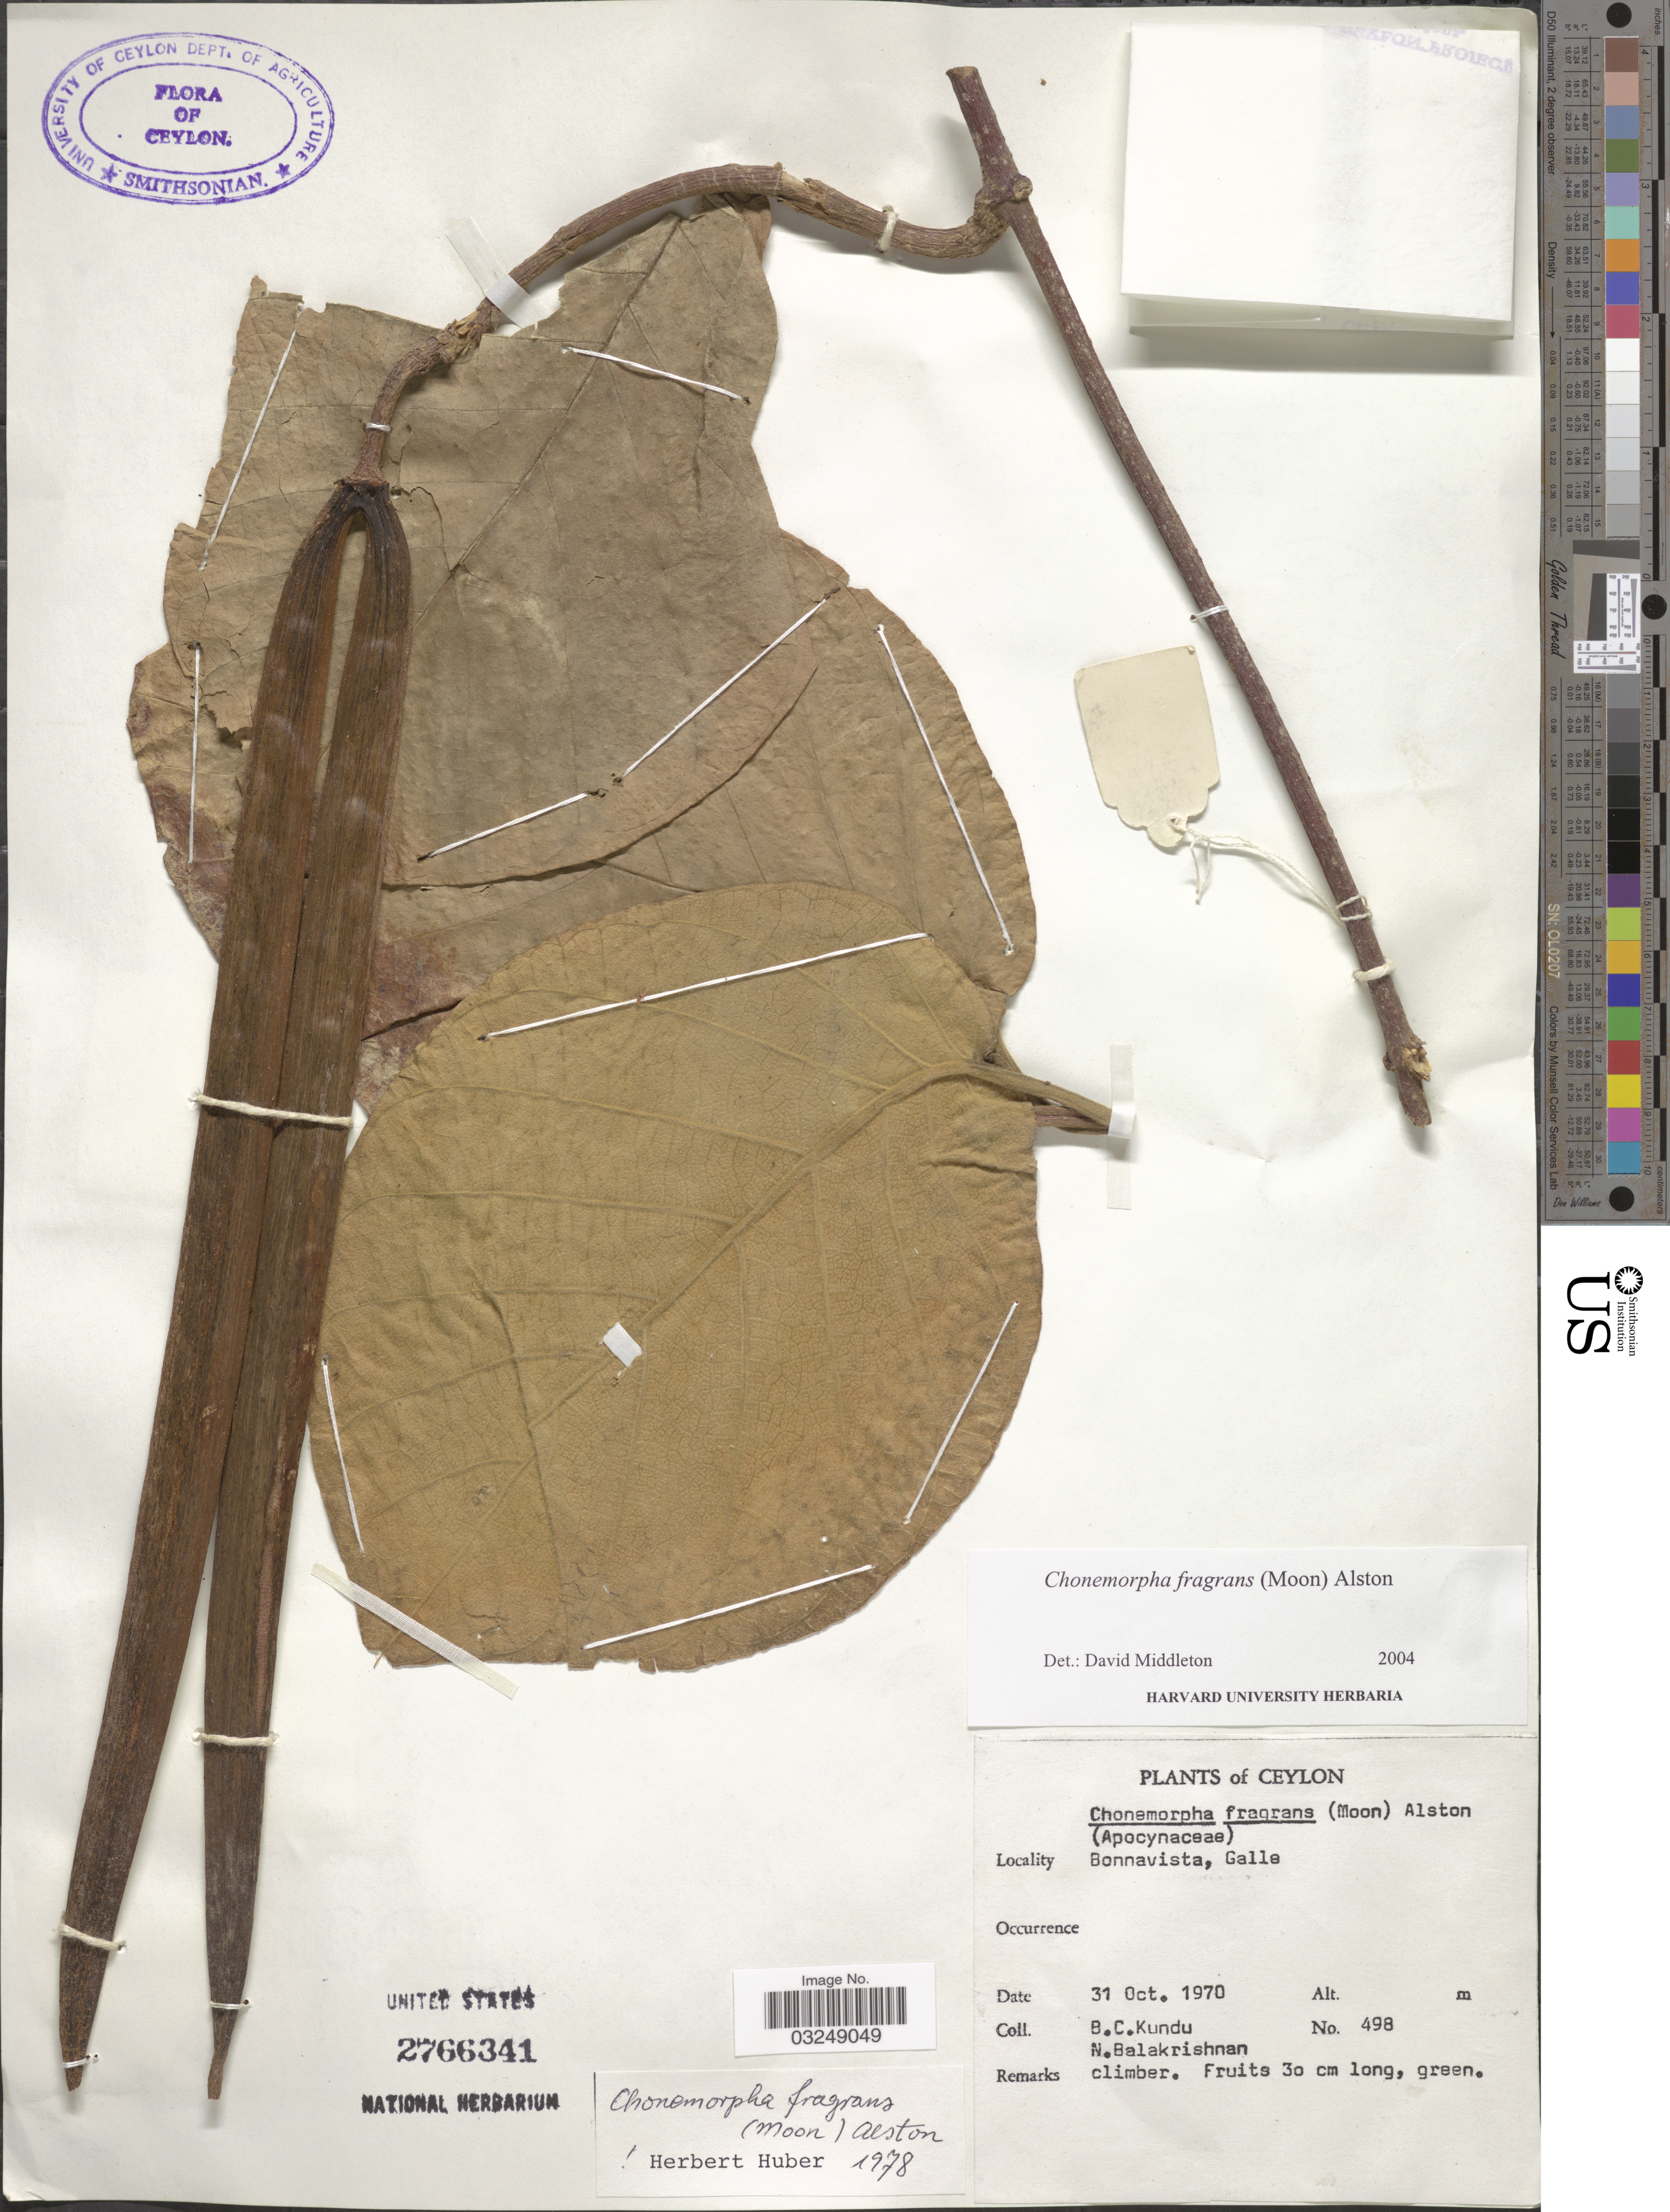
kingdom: Plantae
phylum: Tracheophyta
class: Magnoliopsida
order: Gentianales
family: Apocynaceae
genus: Chonemorpha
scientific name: Chonemorpha fragrans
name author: (K.H. Moon) Alston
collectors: B. C. Kundu & N. Balakrishnan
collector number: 498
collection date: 1970-10-31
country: Sri Lanka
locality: Ceylon. Bonnavista, Galle.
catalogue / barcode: US 2766341